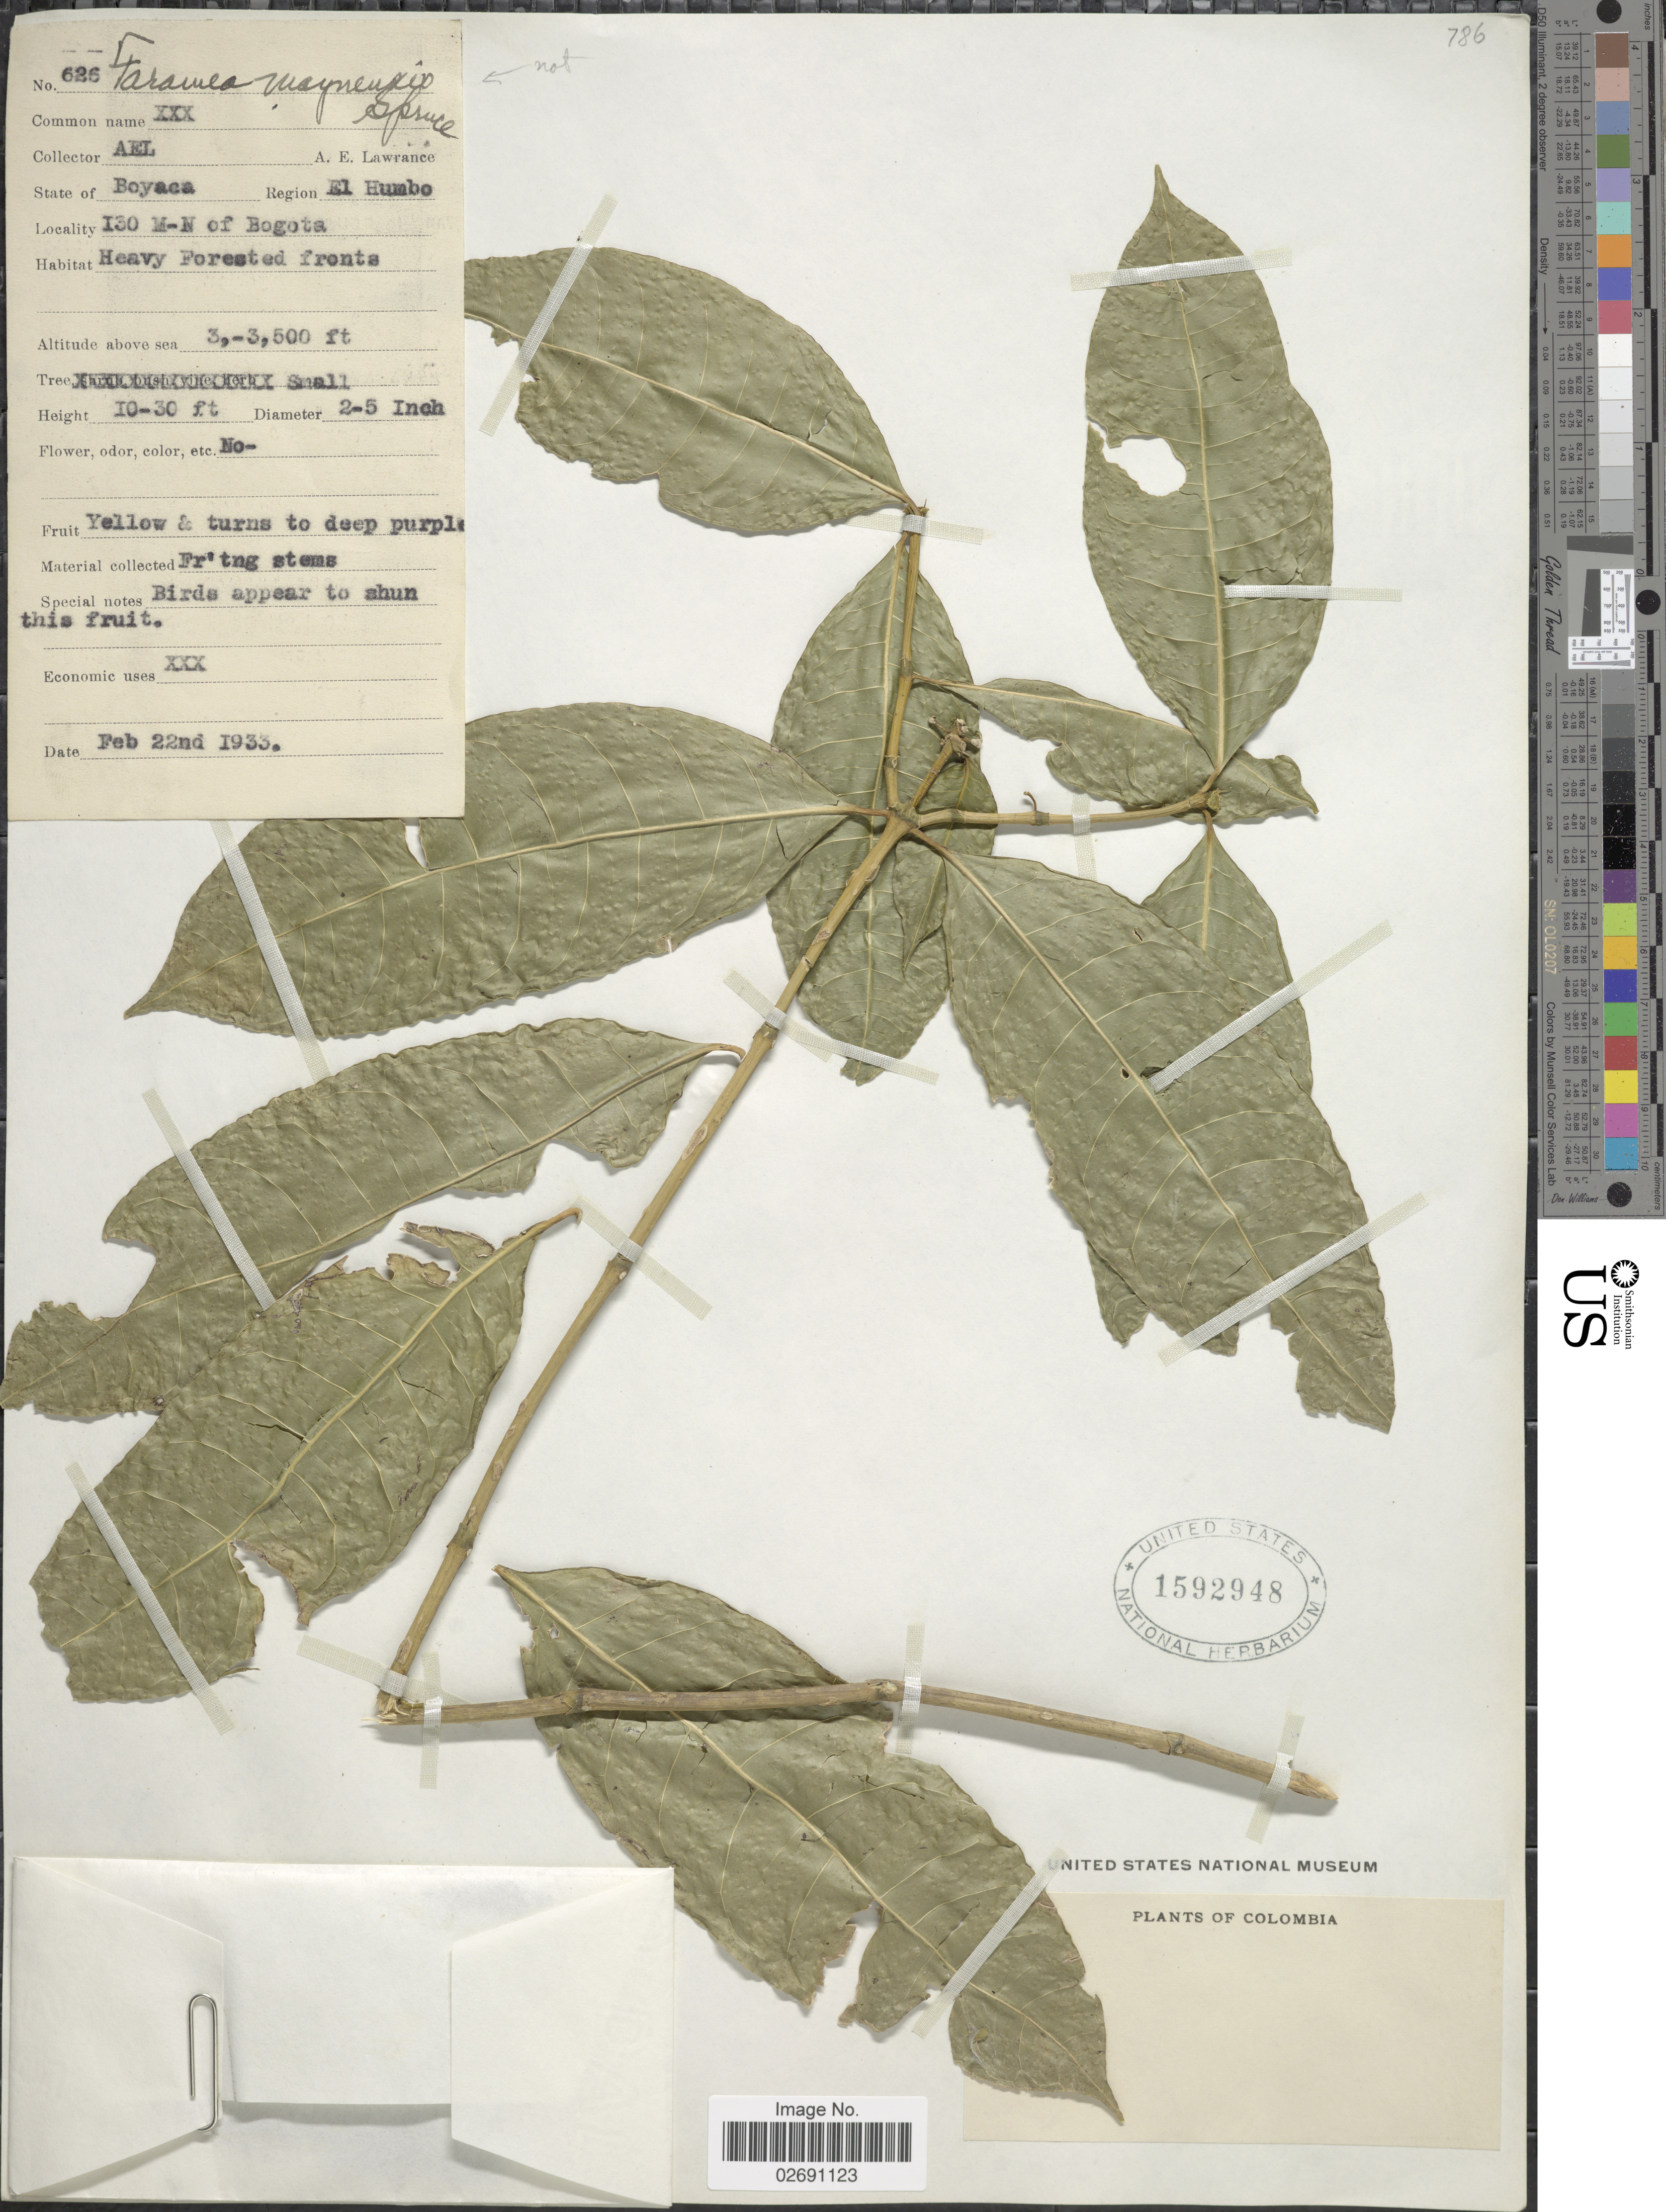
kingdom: Plantae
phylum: Tracheophyta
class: Magnoliopsida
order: Gentianales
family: Rubiaceae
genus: Faramea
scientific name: Faramea sp.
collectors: A. Lawrance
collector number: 626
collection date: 1933-02-22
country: Colombia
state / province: Boyacá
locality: Region El Humbo, 130 M-N of Boga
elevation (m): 914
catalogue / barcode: US 1592948